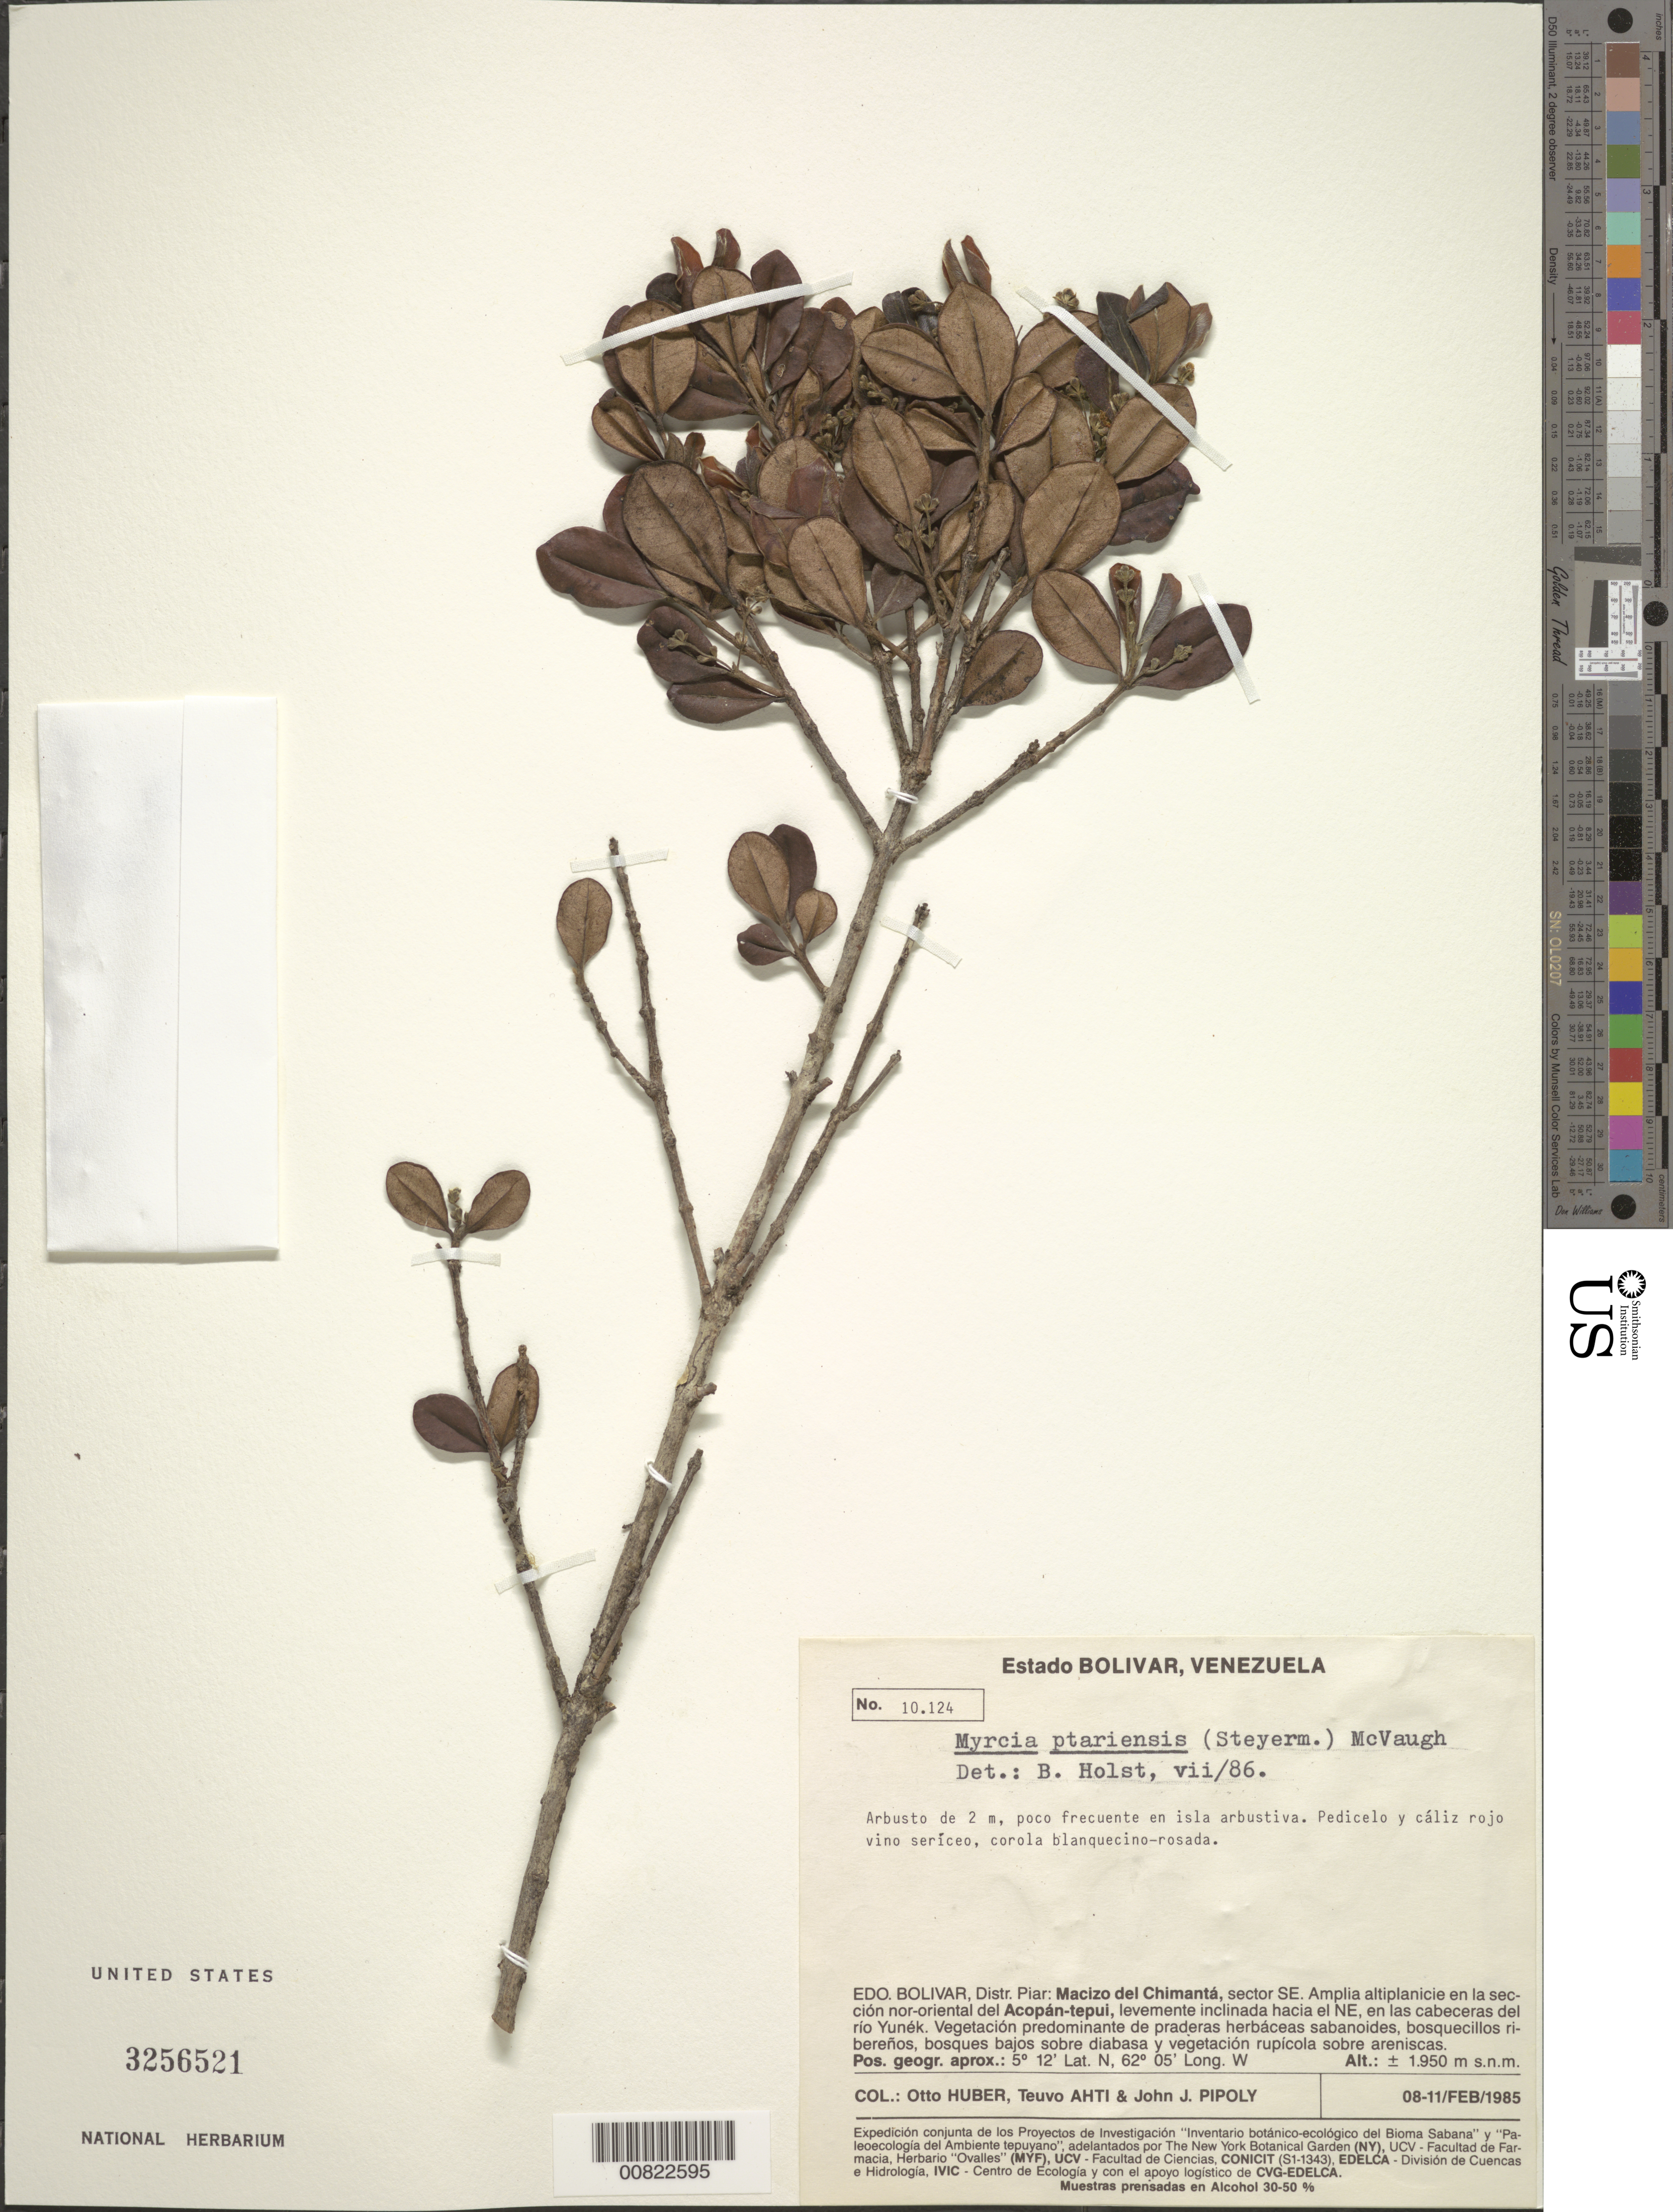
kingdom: Plantae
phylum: Tracheophyta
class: Magnoliopsida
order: Myrtales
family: Myrtaceae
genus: Myrcia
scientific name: Myrcia ptariensis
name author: (Steyerm.) McVaugh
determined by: Holst, Bruce K.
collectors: O. Huber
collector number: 10124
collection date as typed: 8-Feb-85 to 11-Feb-85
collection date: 1985-02-08/1985-02-11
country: Venezuela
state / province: Bolívar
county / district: Piar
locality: Macizo del Chimantá, sector SE, sección nor-oriental del Acopan-tepuí, en las cabeceras del Río Yunek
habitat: Isla arbustiva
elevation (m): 1950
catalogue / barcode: US 3256521